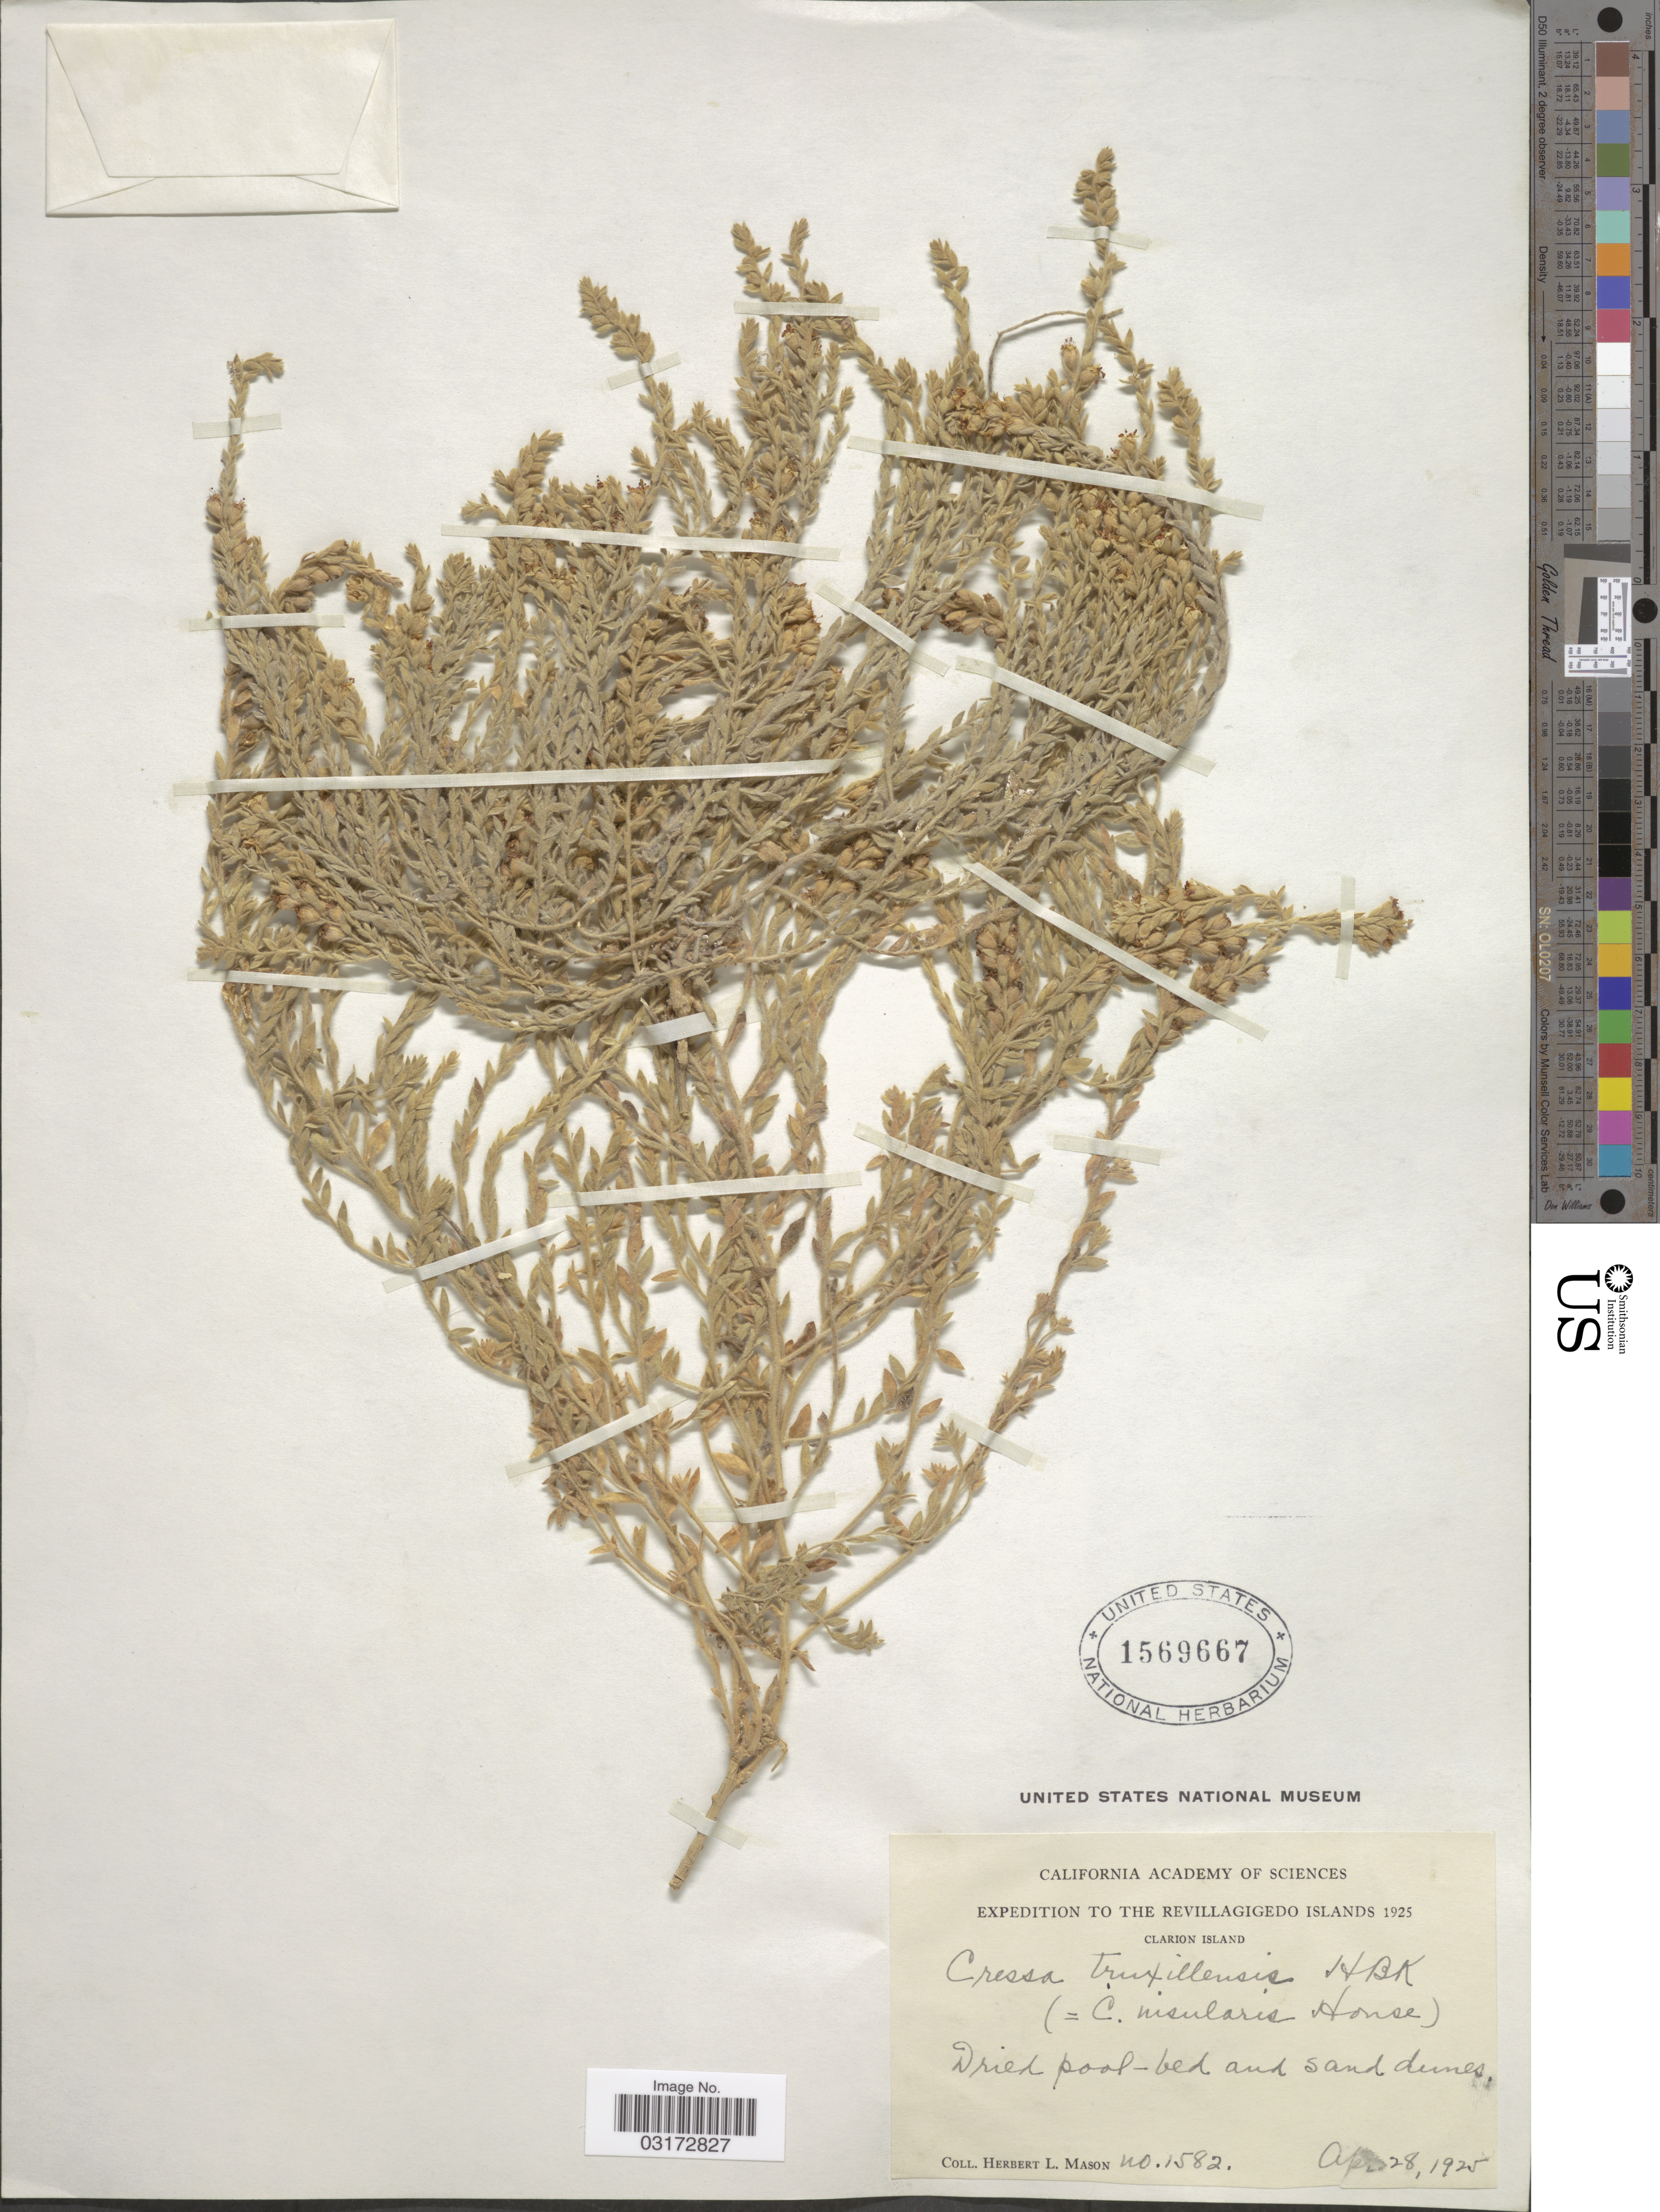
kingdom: Plantae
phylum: Tracheophyta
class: Magnoliopsida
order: Solanales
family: Convolvulaceae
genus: Cressa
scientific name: Cressa truxillensis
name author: Kunth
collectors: H. L. Mason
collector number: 1582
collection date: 1925-04-28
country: Mexico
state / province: Colima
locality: The Revillagigedo Islands, Clarion Island, Dried pool - bed and sand dunes.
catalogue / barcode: US 1569667